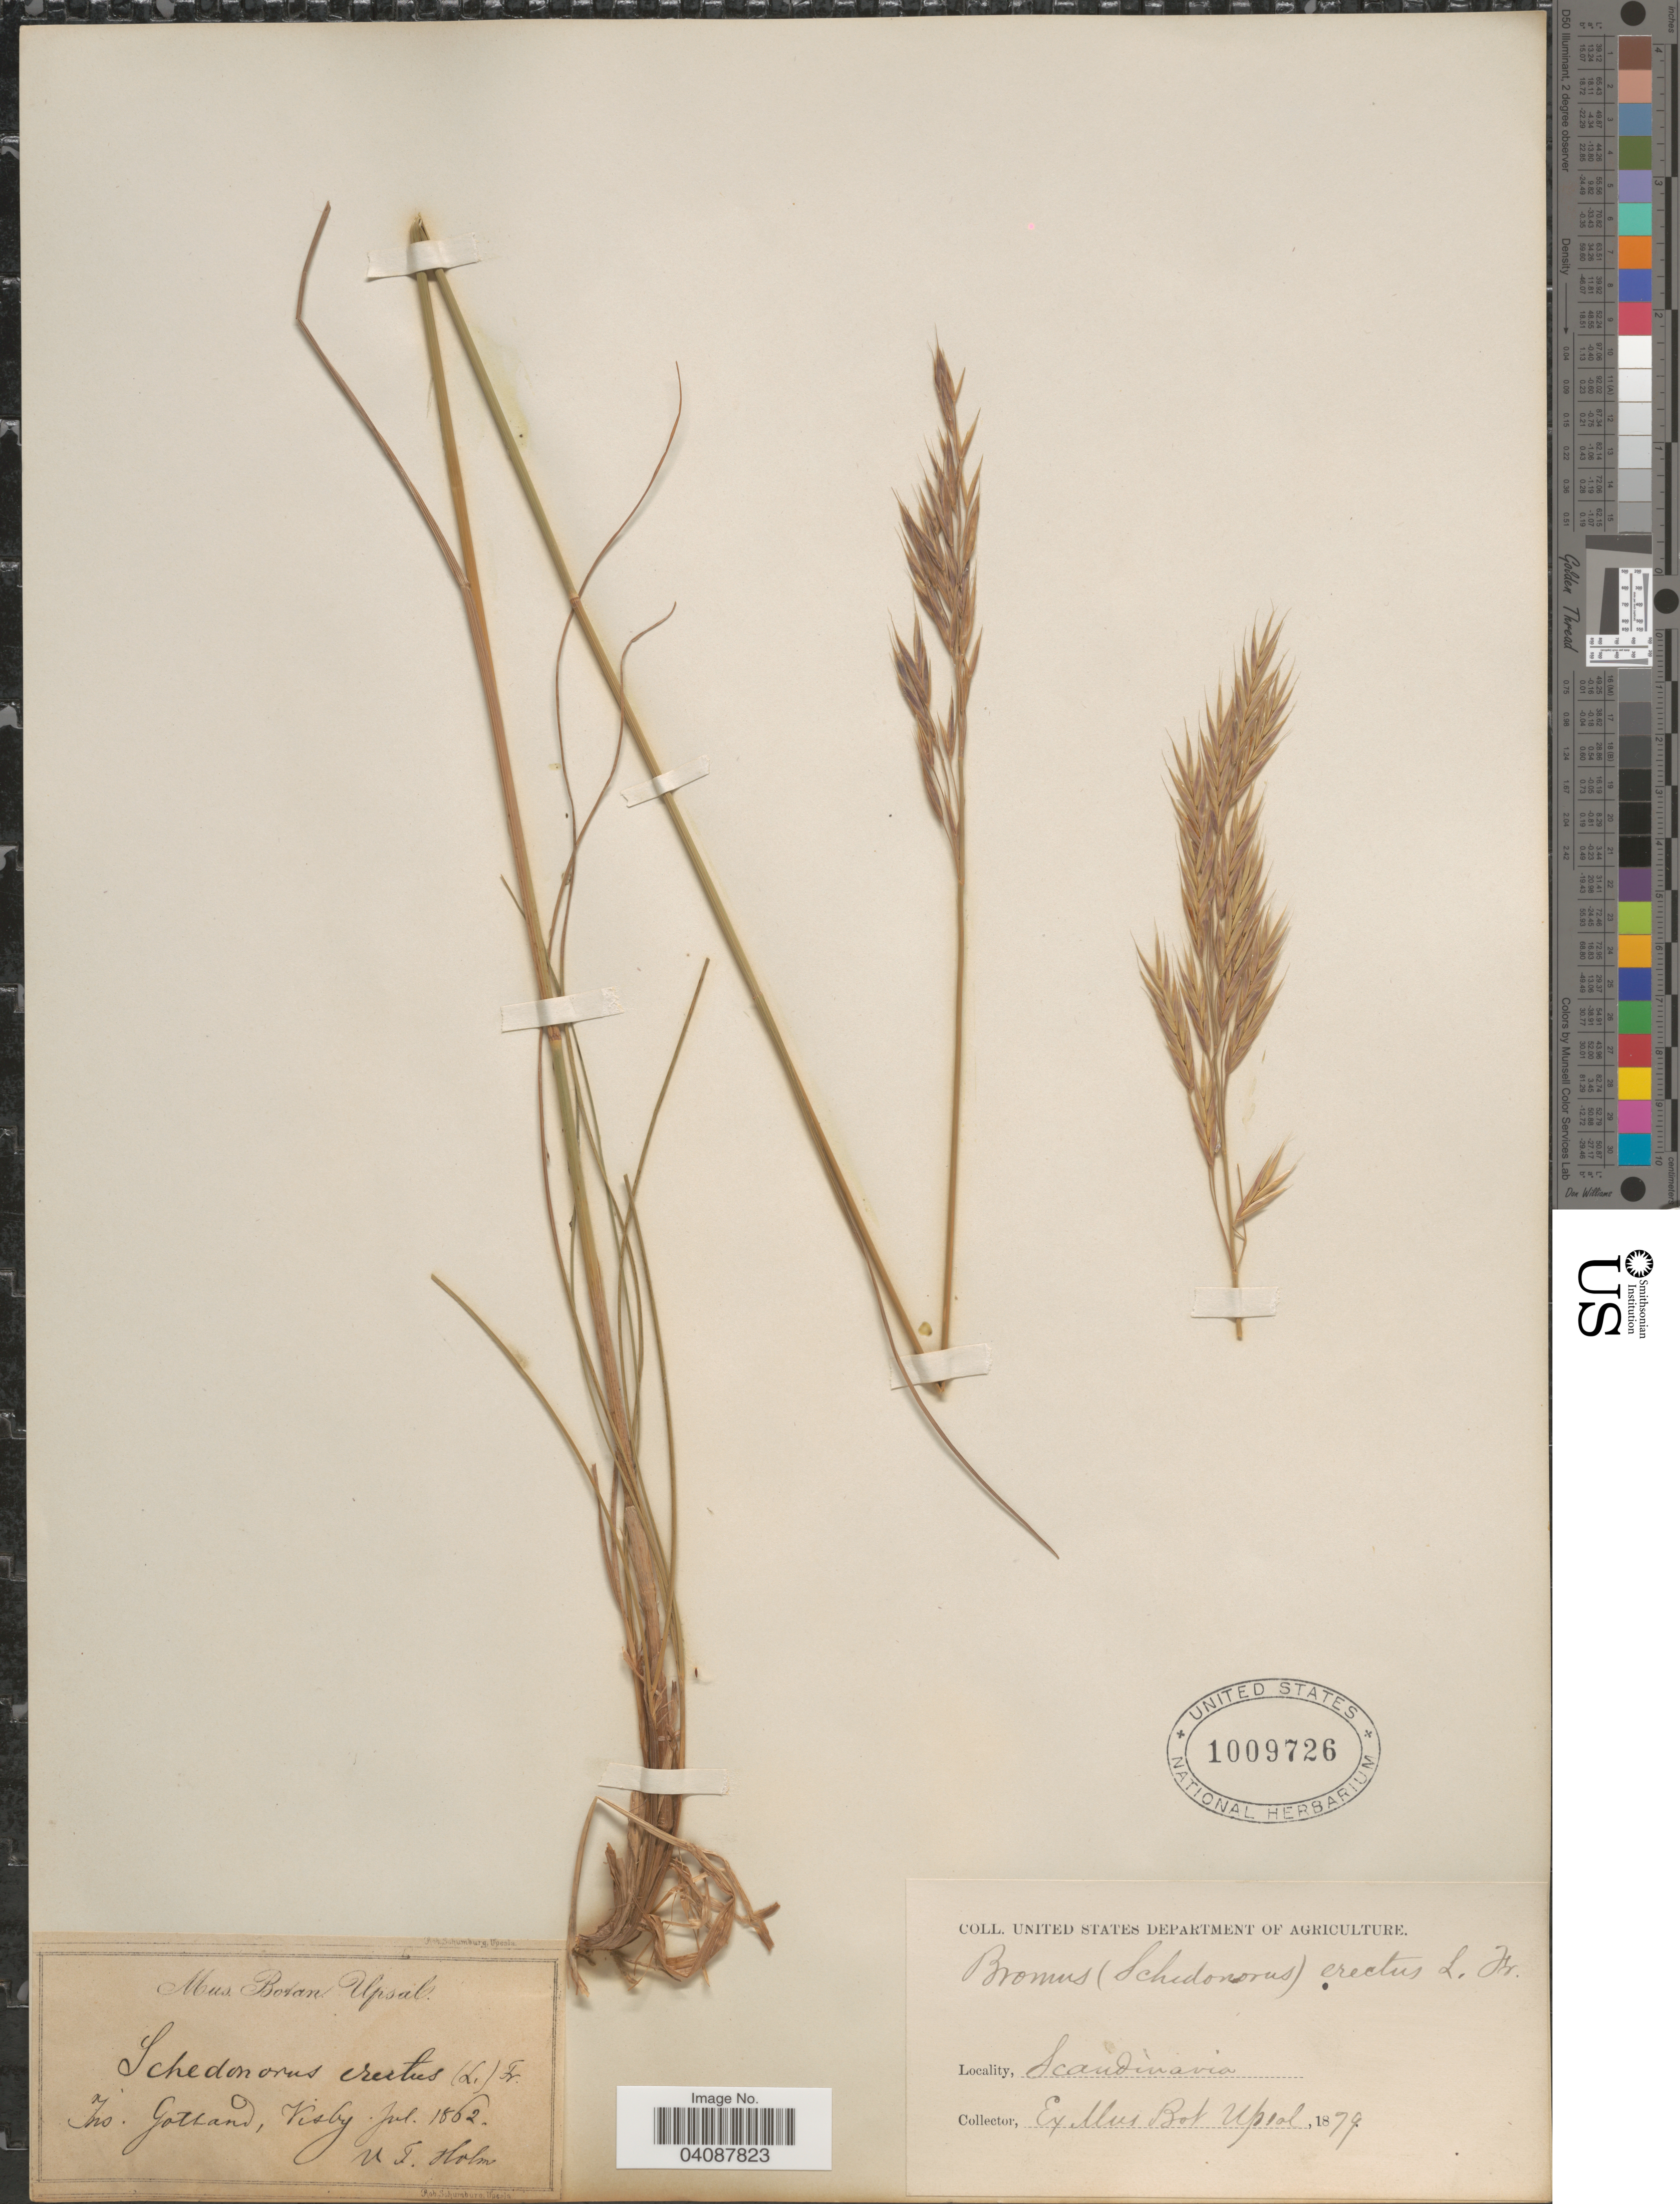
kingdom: Plantae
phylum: Tracheophyta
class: Liliopsida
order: Poales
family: Poaceae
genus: Bromus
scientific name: Bromus erectus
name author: Huds.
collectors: U. Holm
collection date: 1862-07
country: Sweden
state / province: Gotland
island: Gotland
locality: Ins. gotland, Visby. Scandinavia.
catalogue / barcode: US 1009726